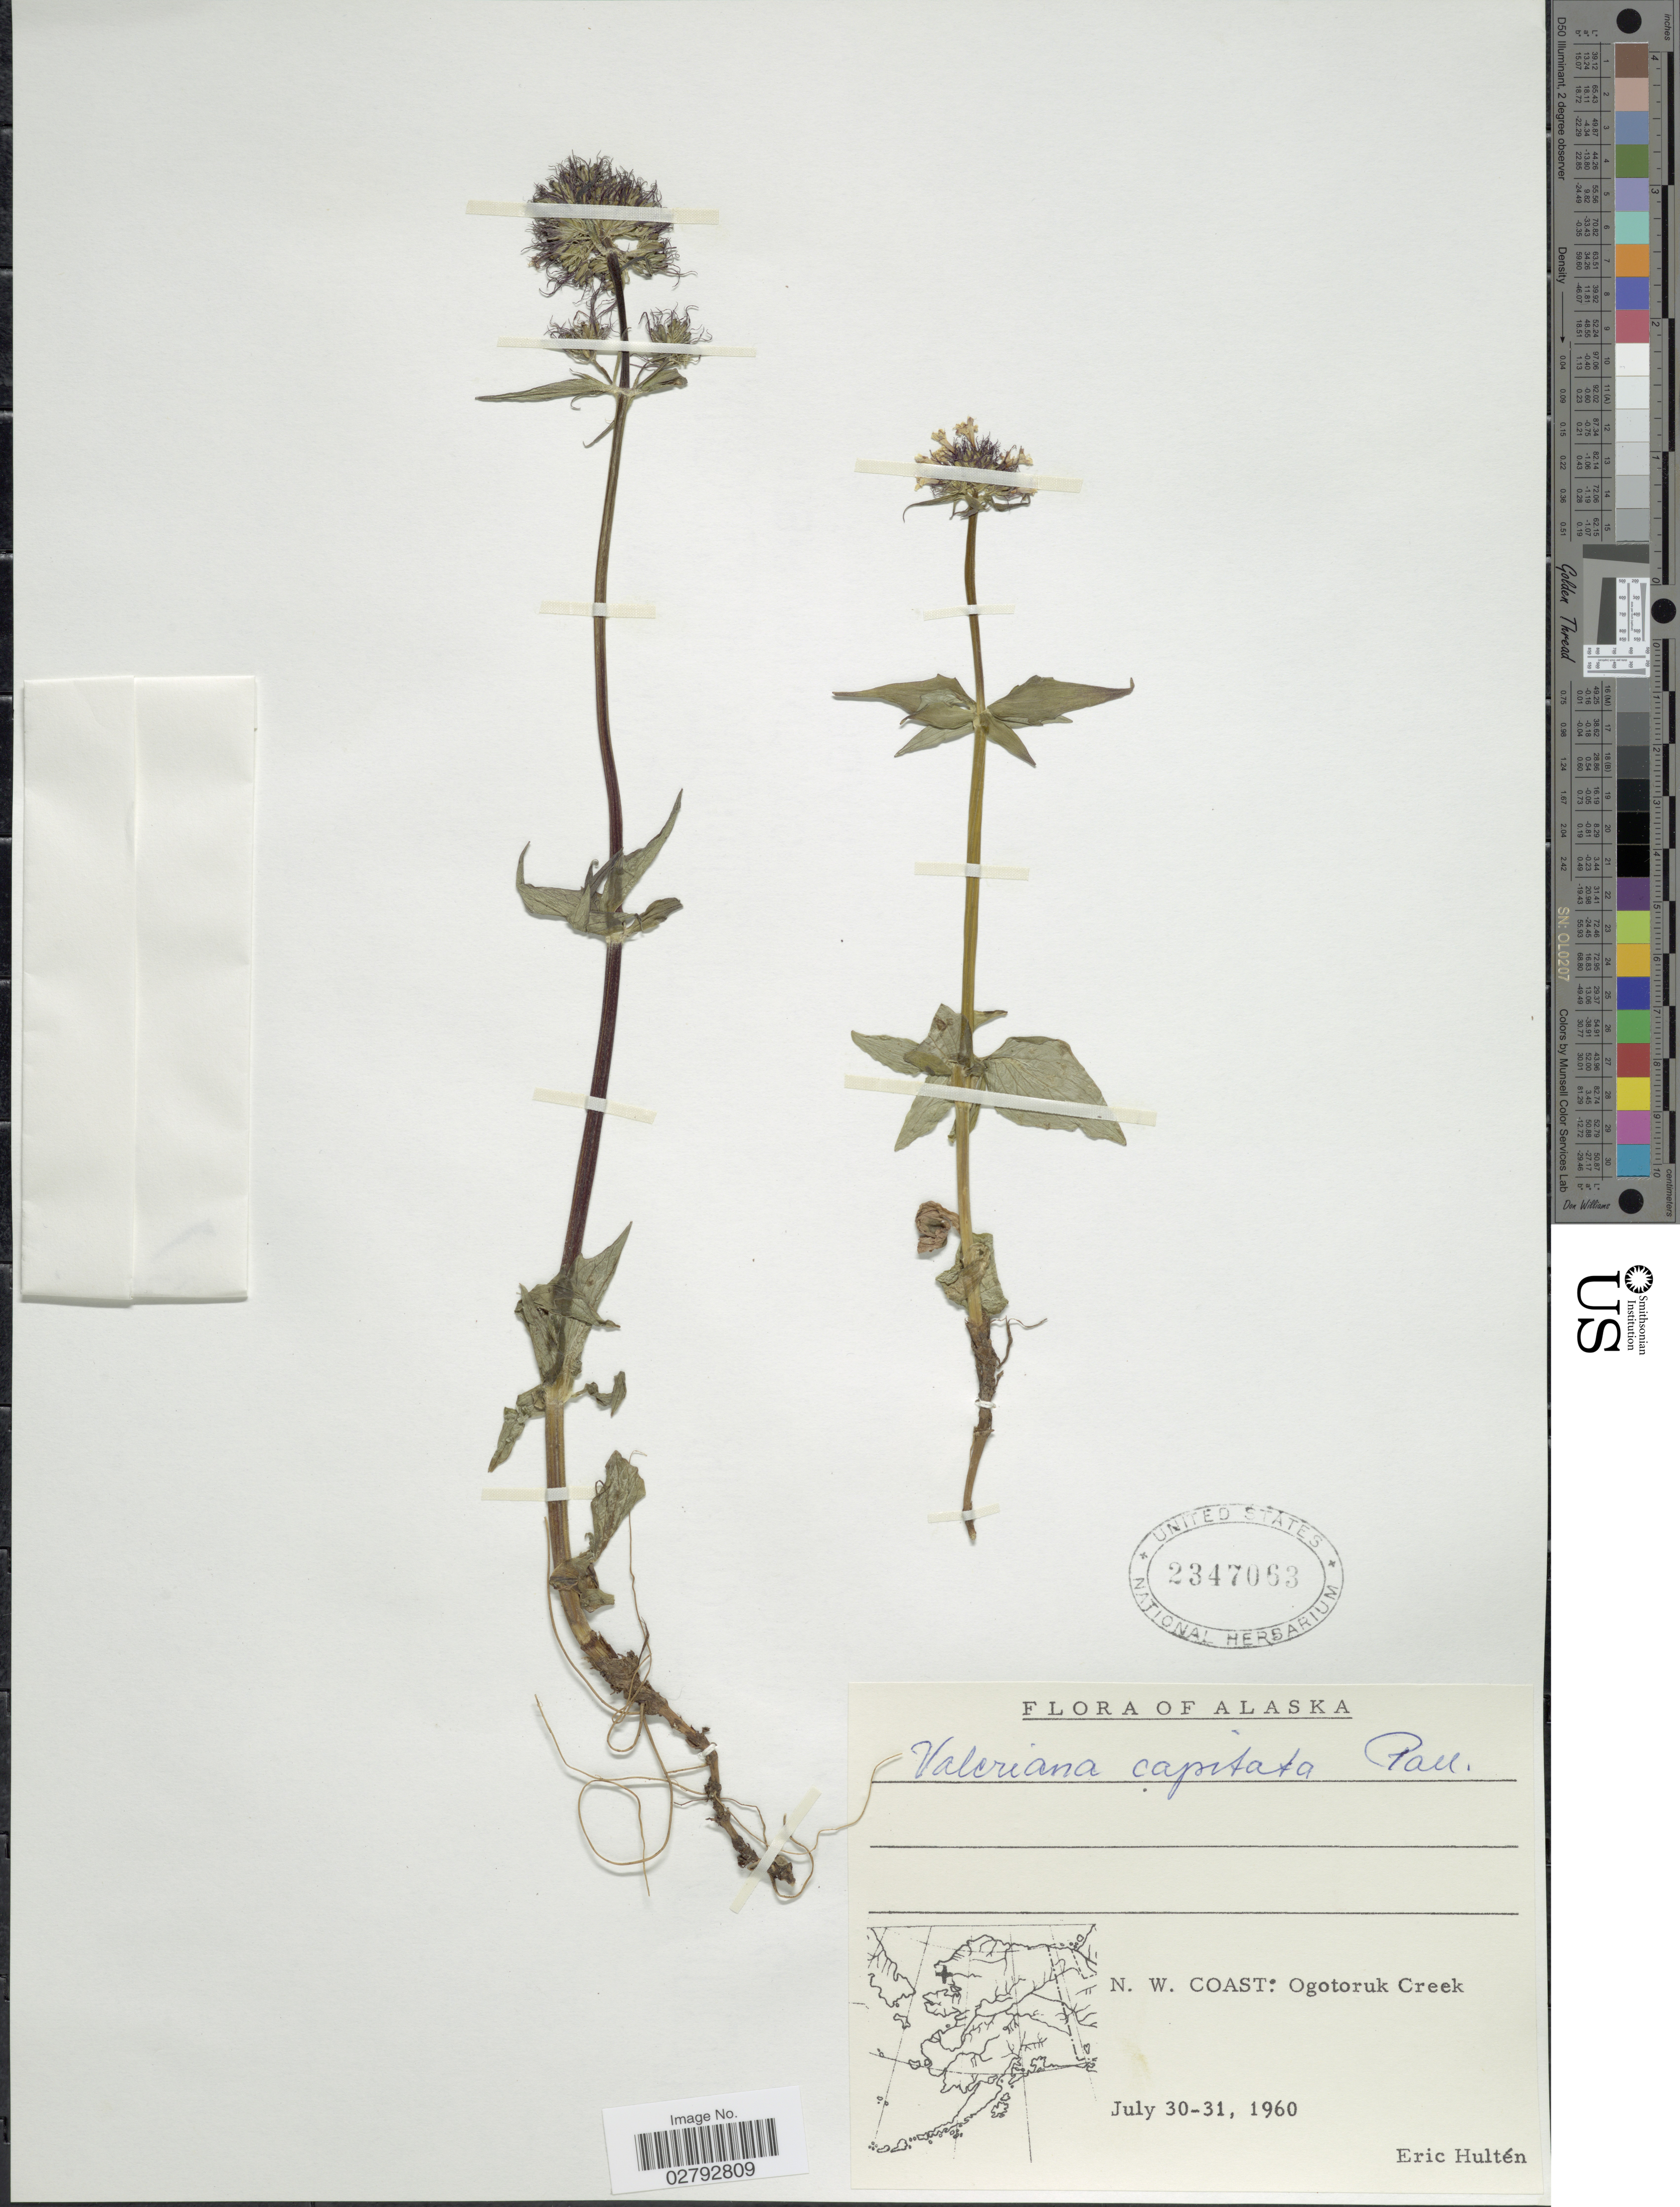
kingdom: Plantae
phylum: Tracheophyta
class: Magnoliopsida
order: Dipsacales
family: Caprifoliaceae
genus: Valeriana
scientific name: Valeriana capitata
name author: Link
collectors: E. G. Hultén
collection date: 1960-07-30/1960-07-31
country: United States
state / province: Alaska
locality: N.W. Coast: Ogotoruk Creek.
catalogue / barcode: US 2347063